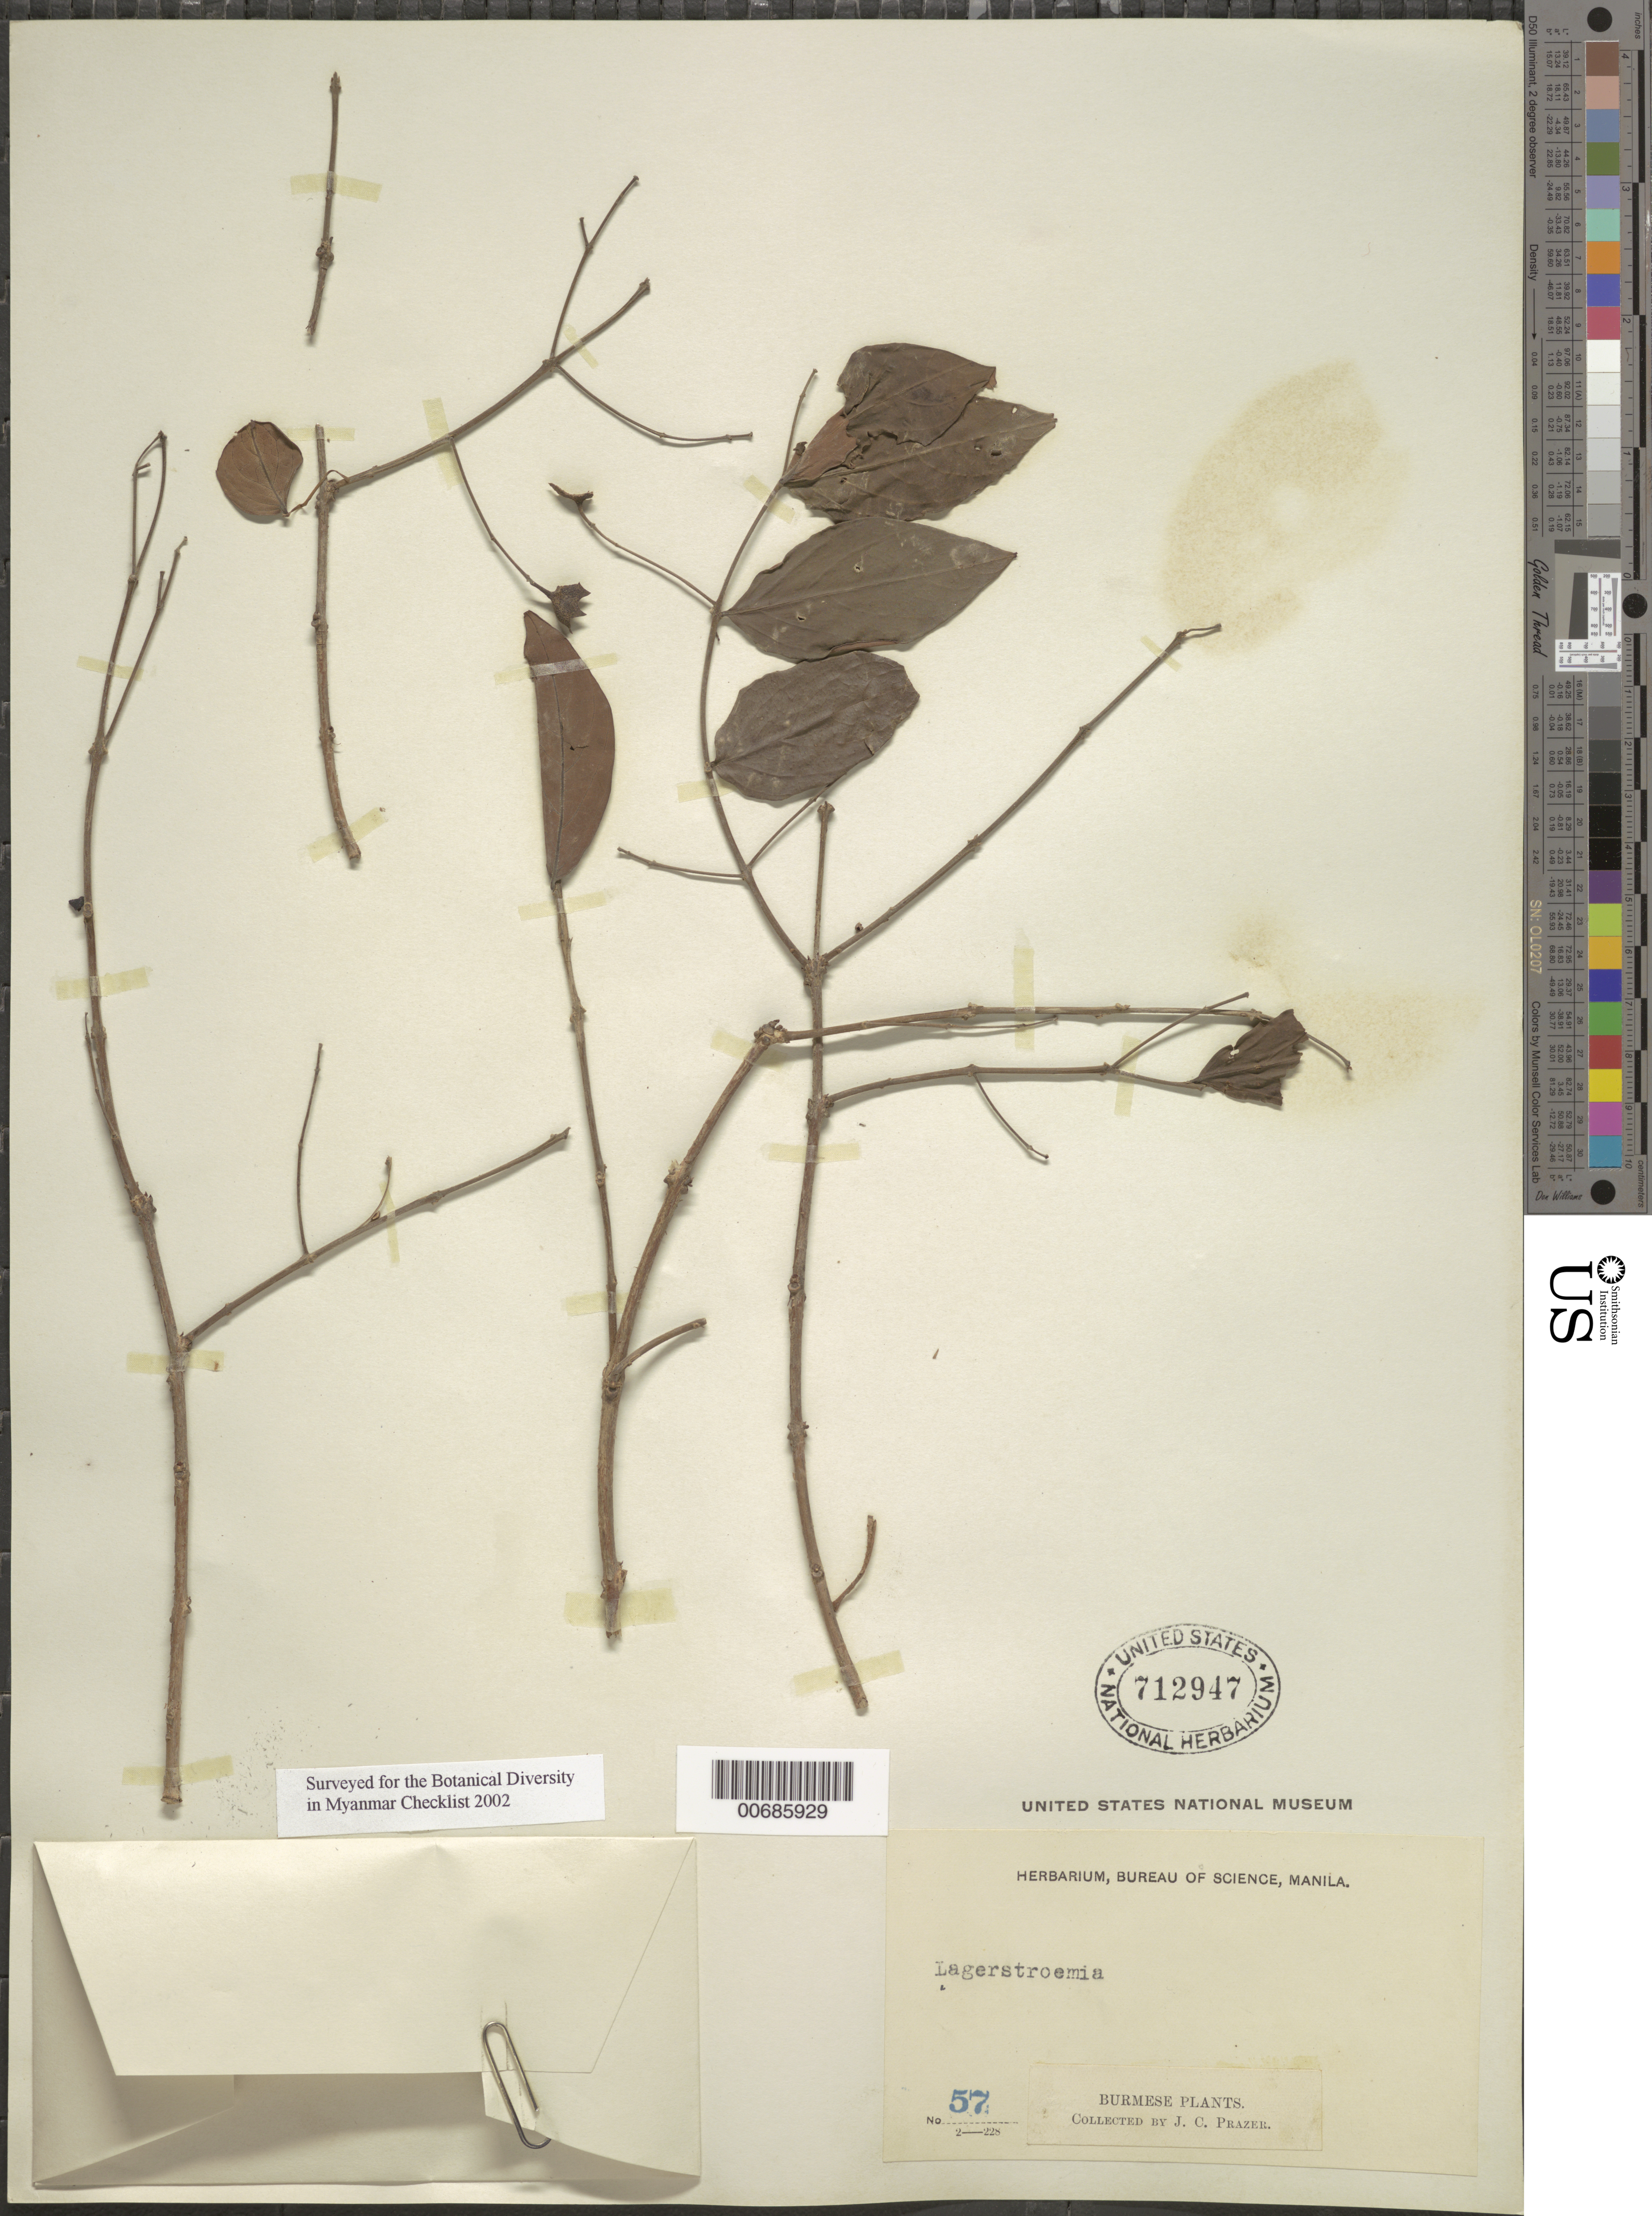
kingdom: Plantae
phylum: Tracheophyta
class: Magnoliopsida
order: Myrtales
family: Lythraceae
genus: Lagerstroemia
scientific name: Lagerstroemia sp.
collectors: J. Prazer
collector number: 57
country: Myanmar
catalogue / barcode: US 712947